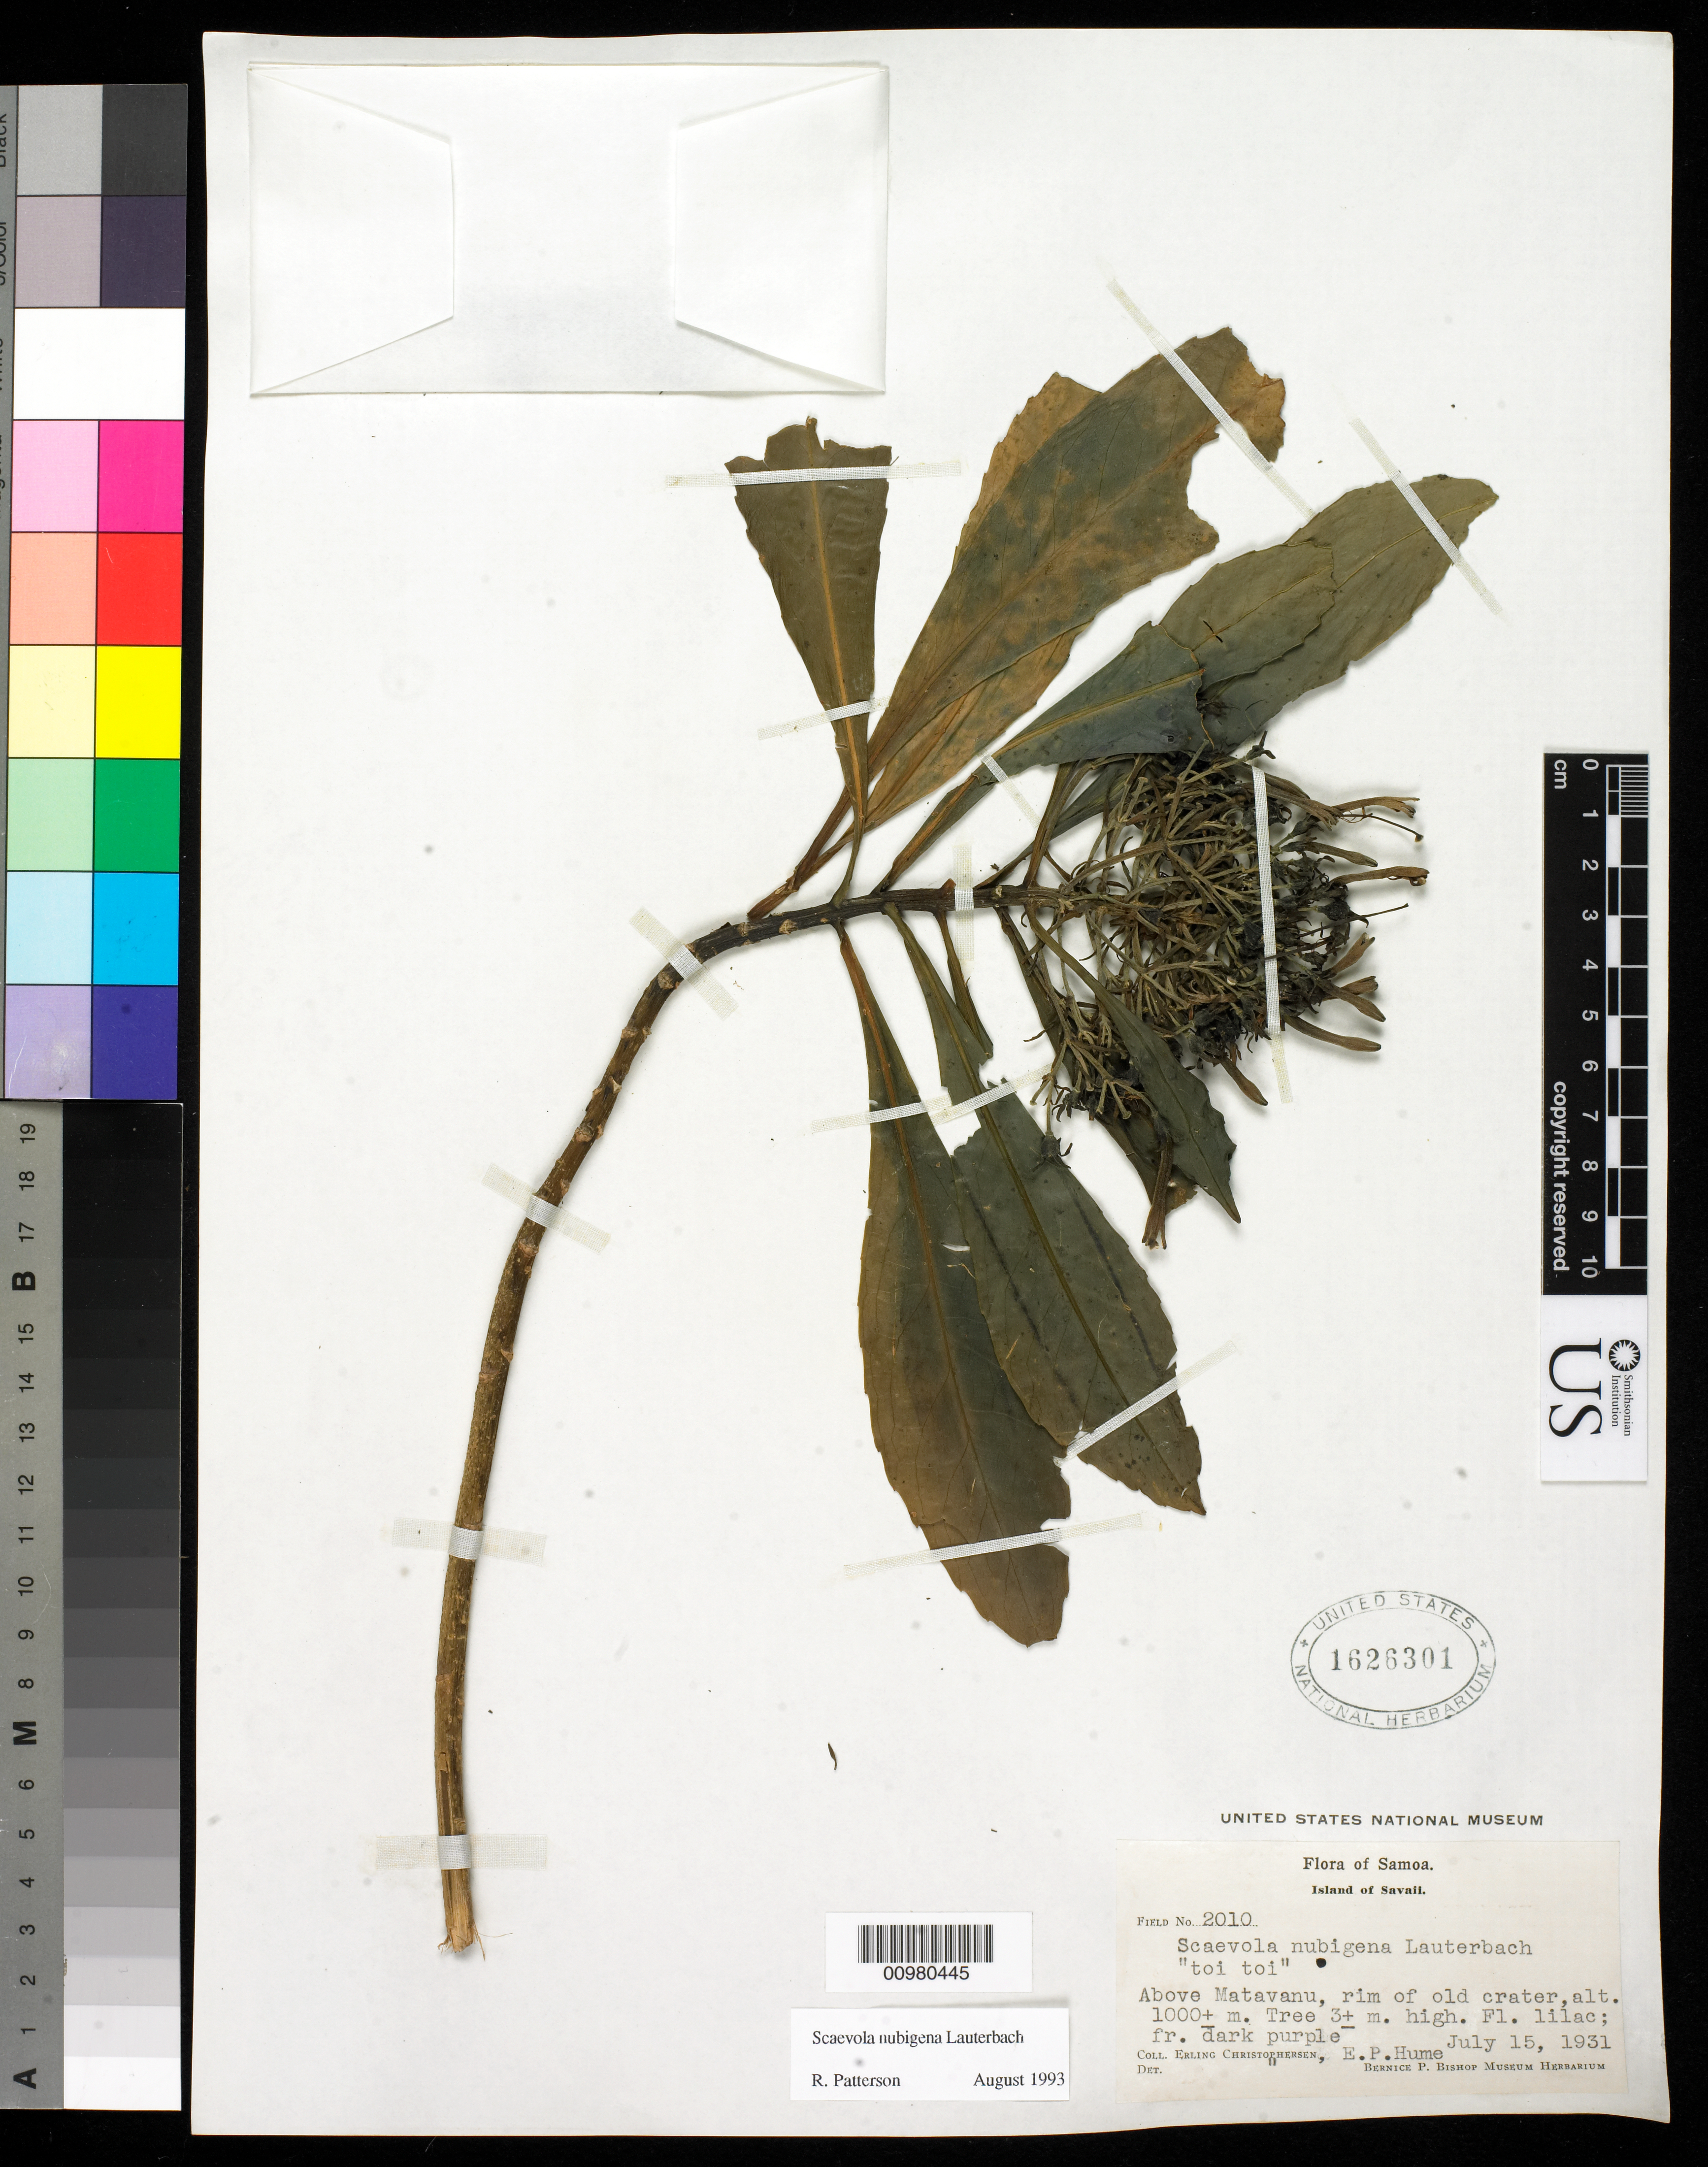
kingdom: Plantae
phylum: Tracheophyta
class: Magnoliopsida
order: Asterales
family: Goodeniaceae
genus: Scaevola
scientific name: Scaevola nubigena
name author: Lauterb.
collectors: E. Christophersen & E. Hume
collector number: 2010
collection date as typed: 15 Jul 1931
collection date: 1931-07-15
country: Samoa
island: Savai'i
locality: Above Matavanu, rim of old crater.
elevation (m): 1000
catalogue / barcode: US 1626301